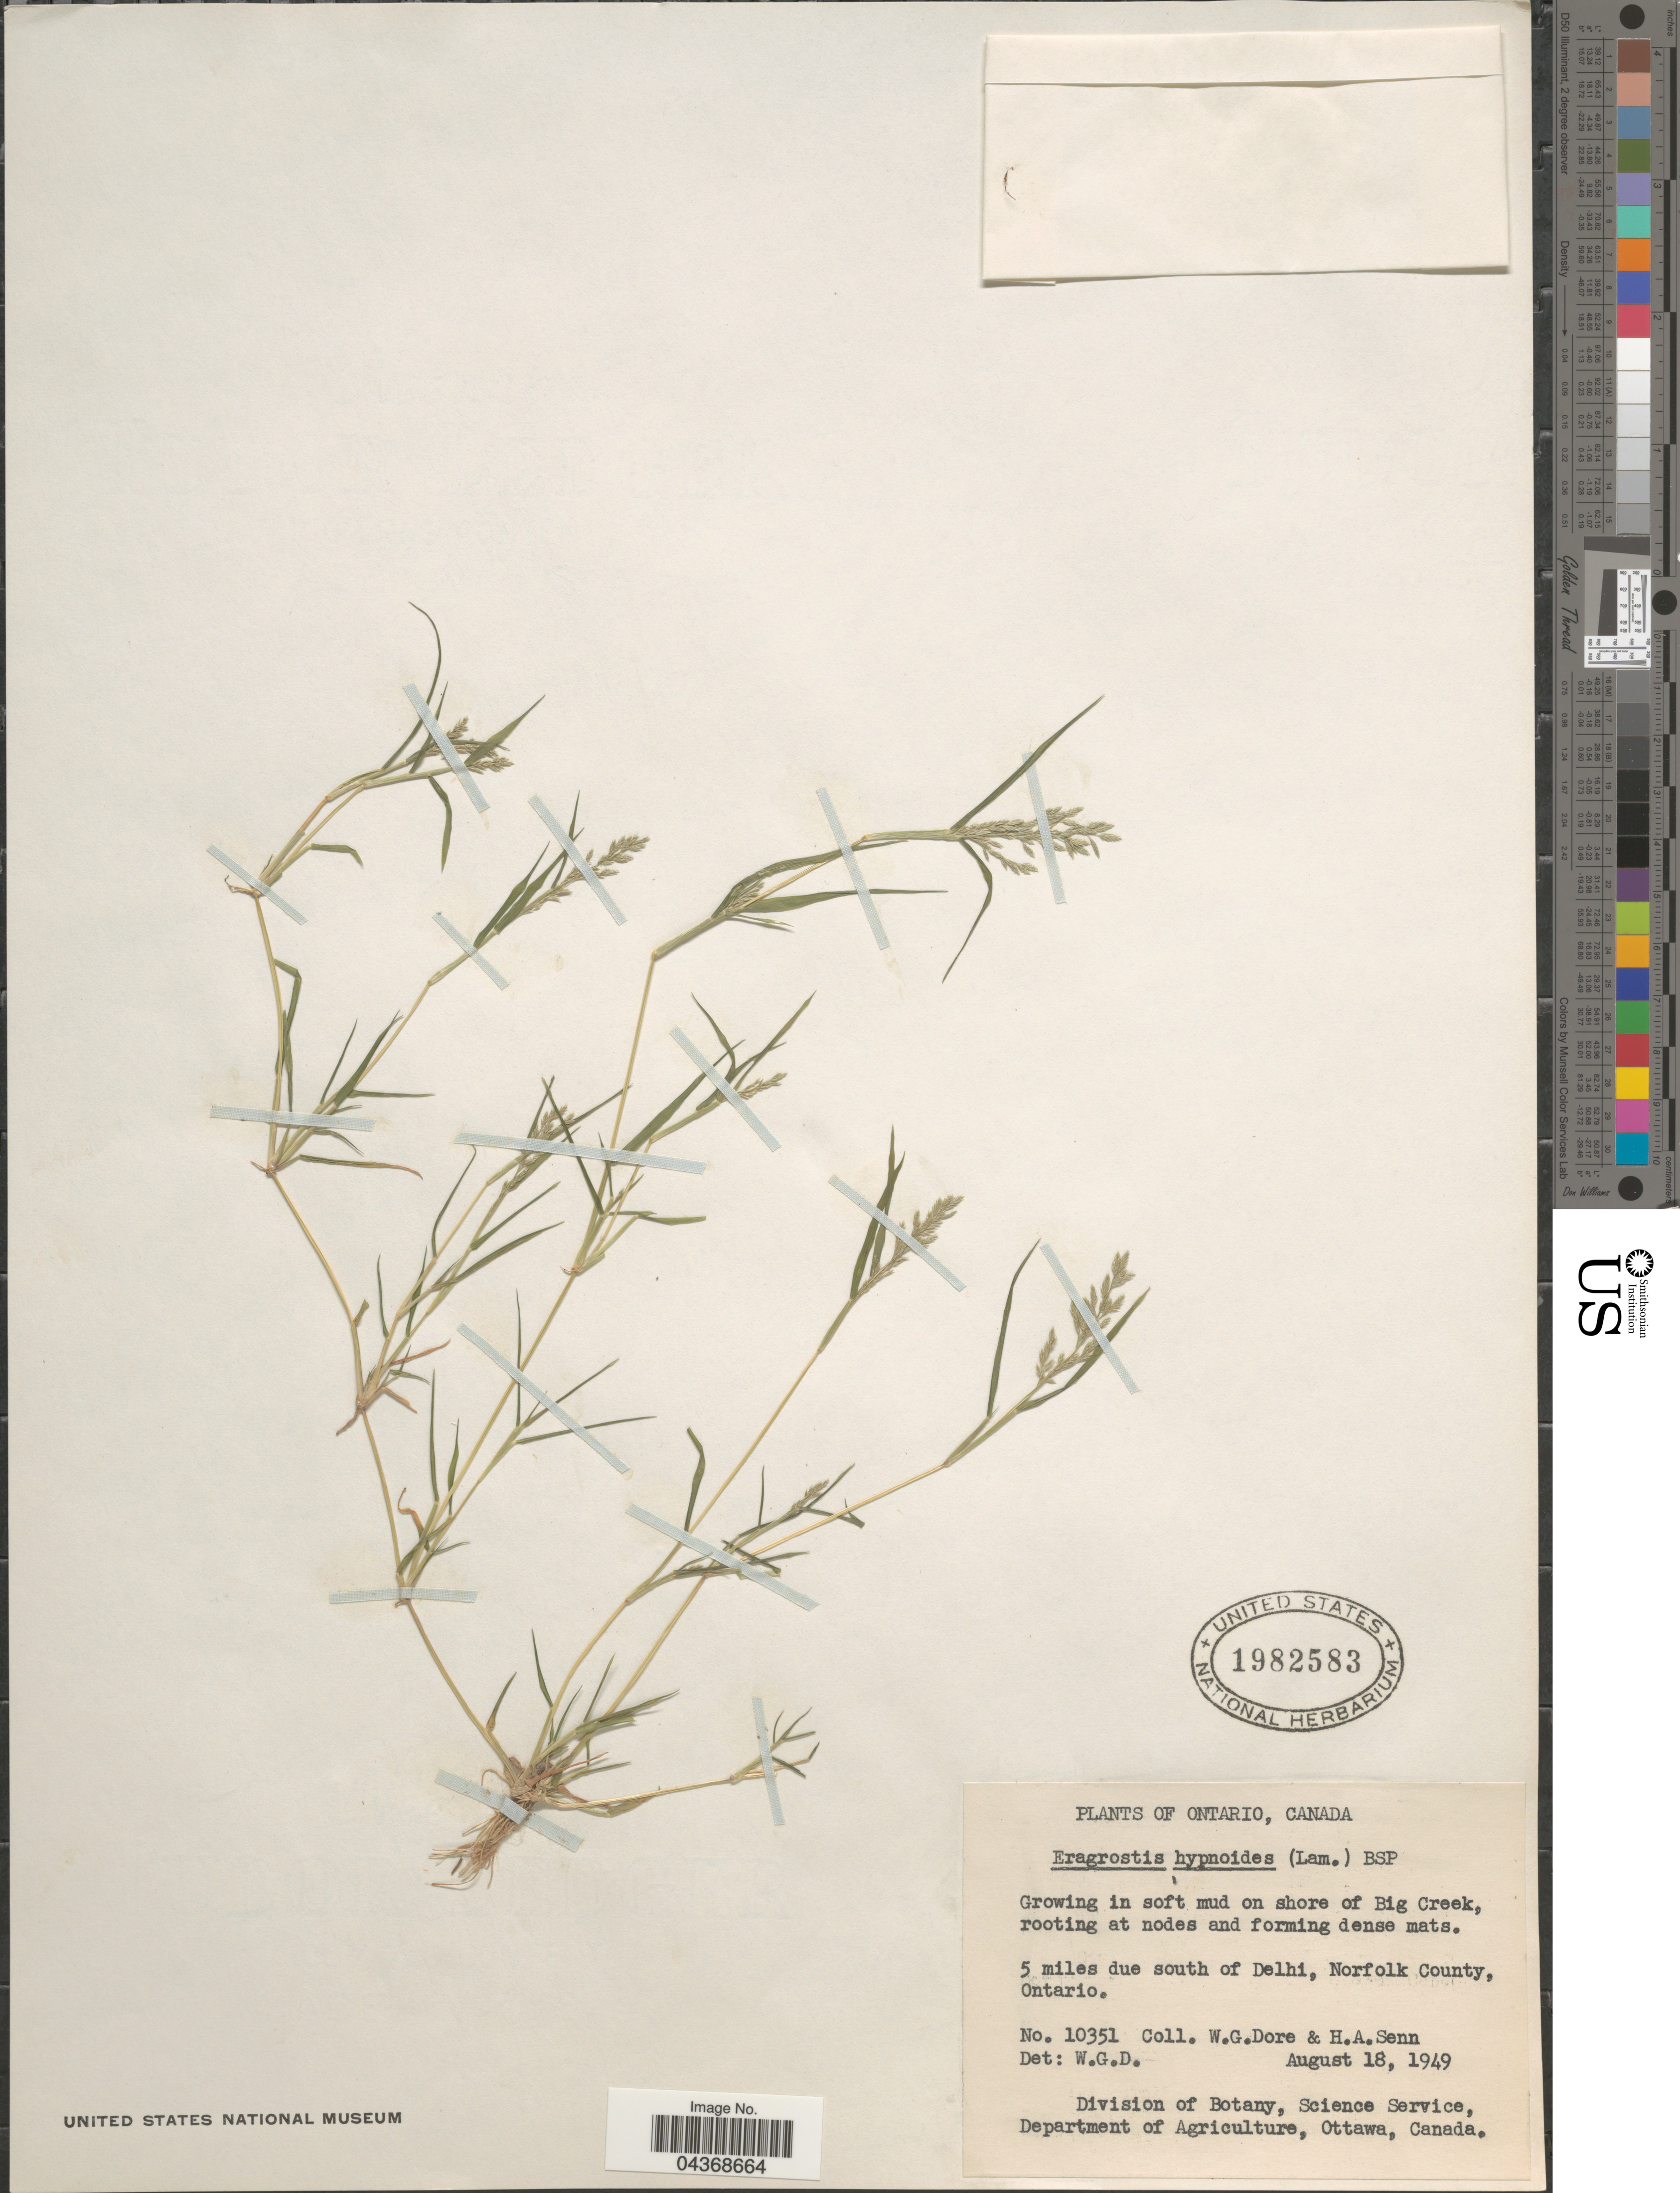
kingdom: Plantae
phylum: Tracheophyta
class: Liliopsida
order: Poales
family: Poaceae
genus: Eragrostis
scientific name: Eragrostis hypnoides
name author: (Lam.) Britton, Stearns & Poggenb.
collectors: W. Dore & H. Senn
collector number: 10351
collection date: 1949-08-18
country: Canada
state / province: Ontario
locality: In soft mud on shore of Big Creek. 5 miles due south of Delhi, Norfolk County.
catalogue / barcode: US 1982583